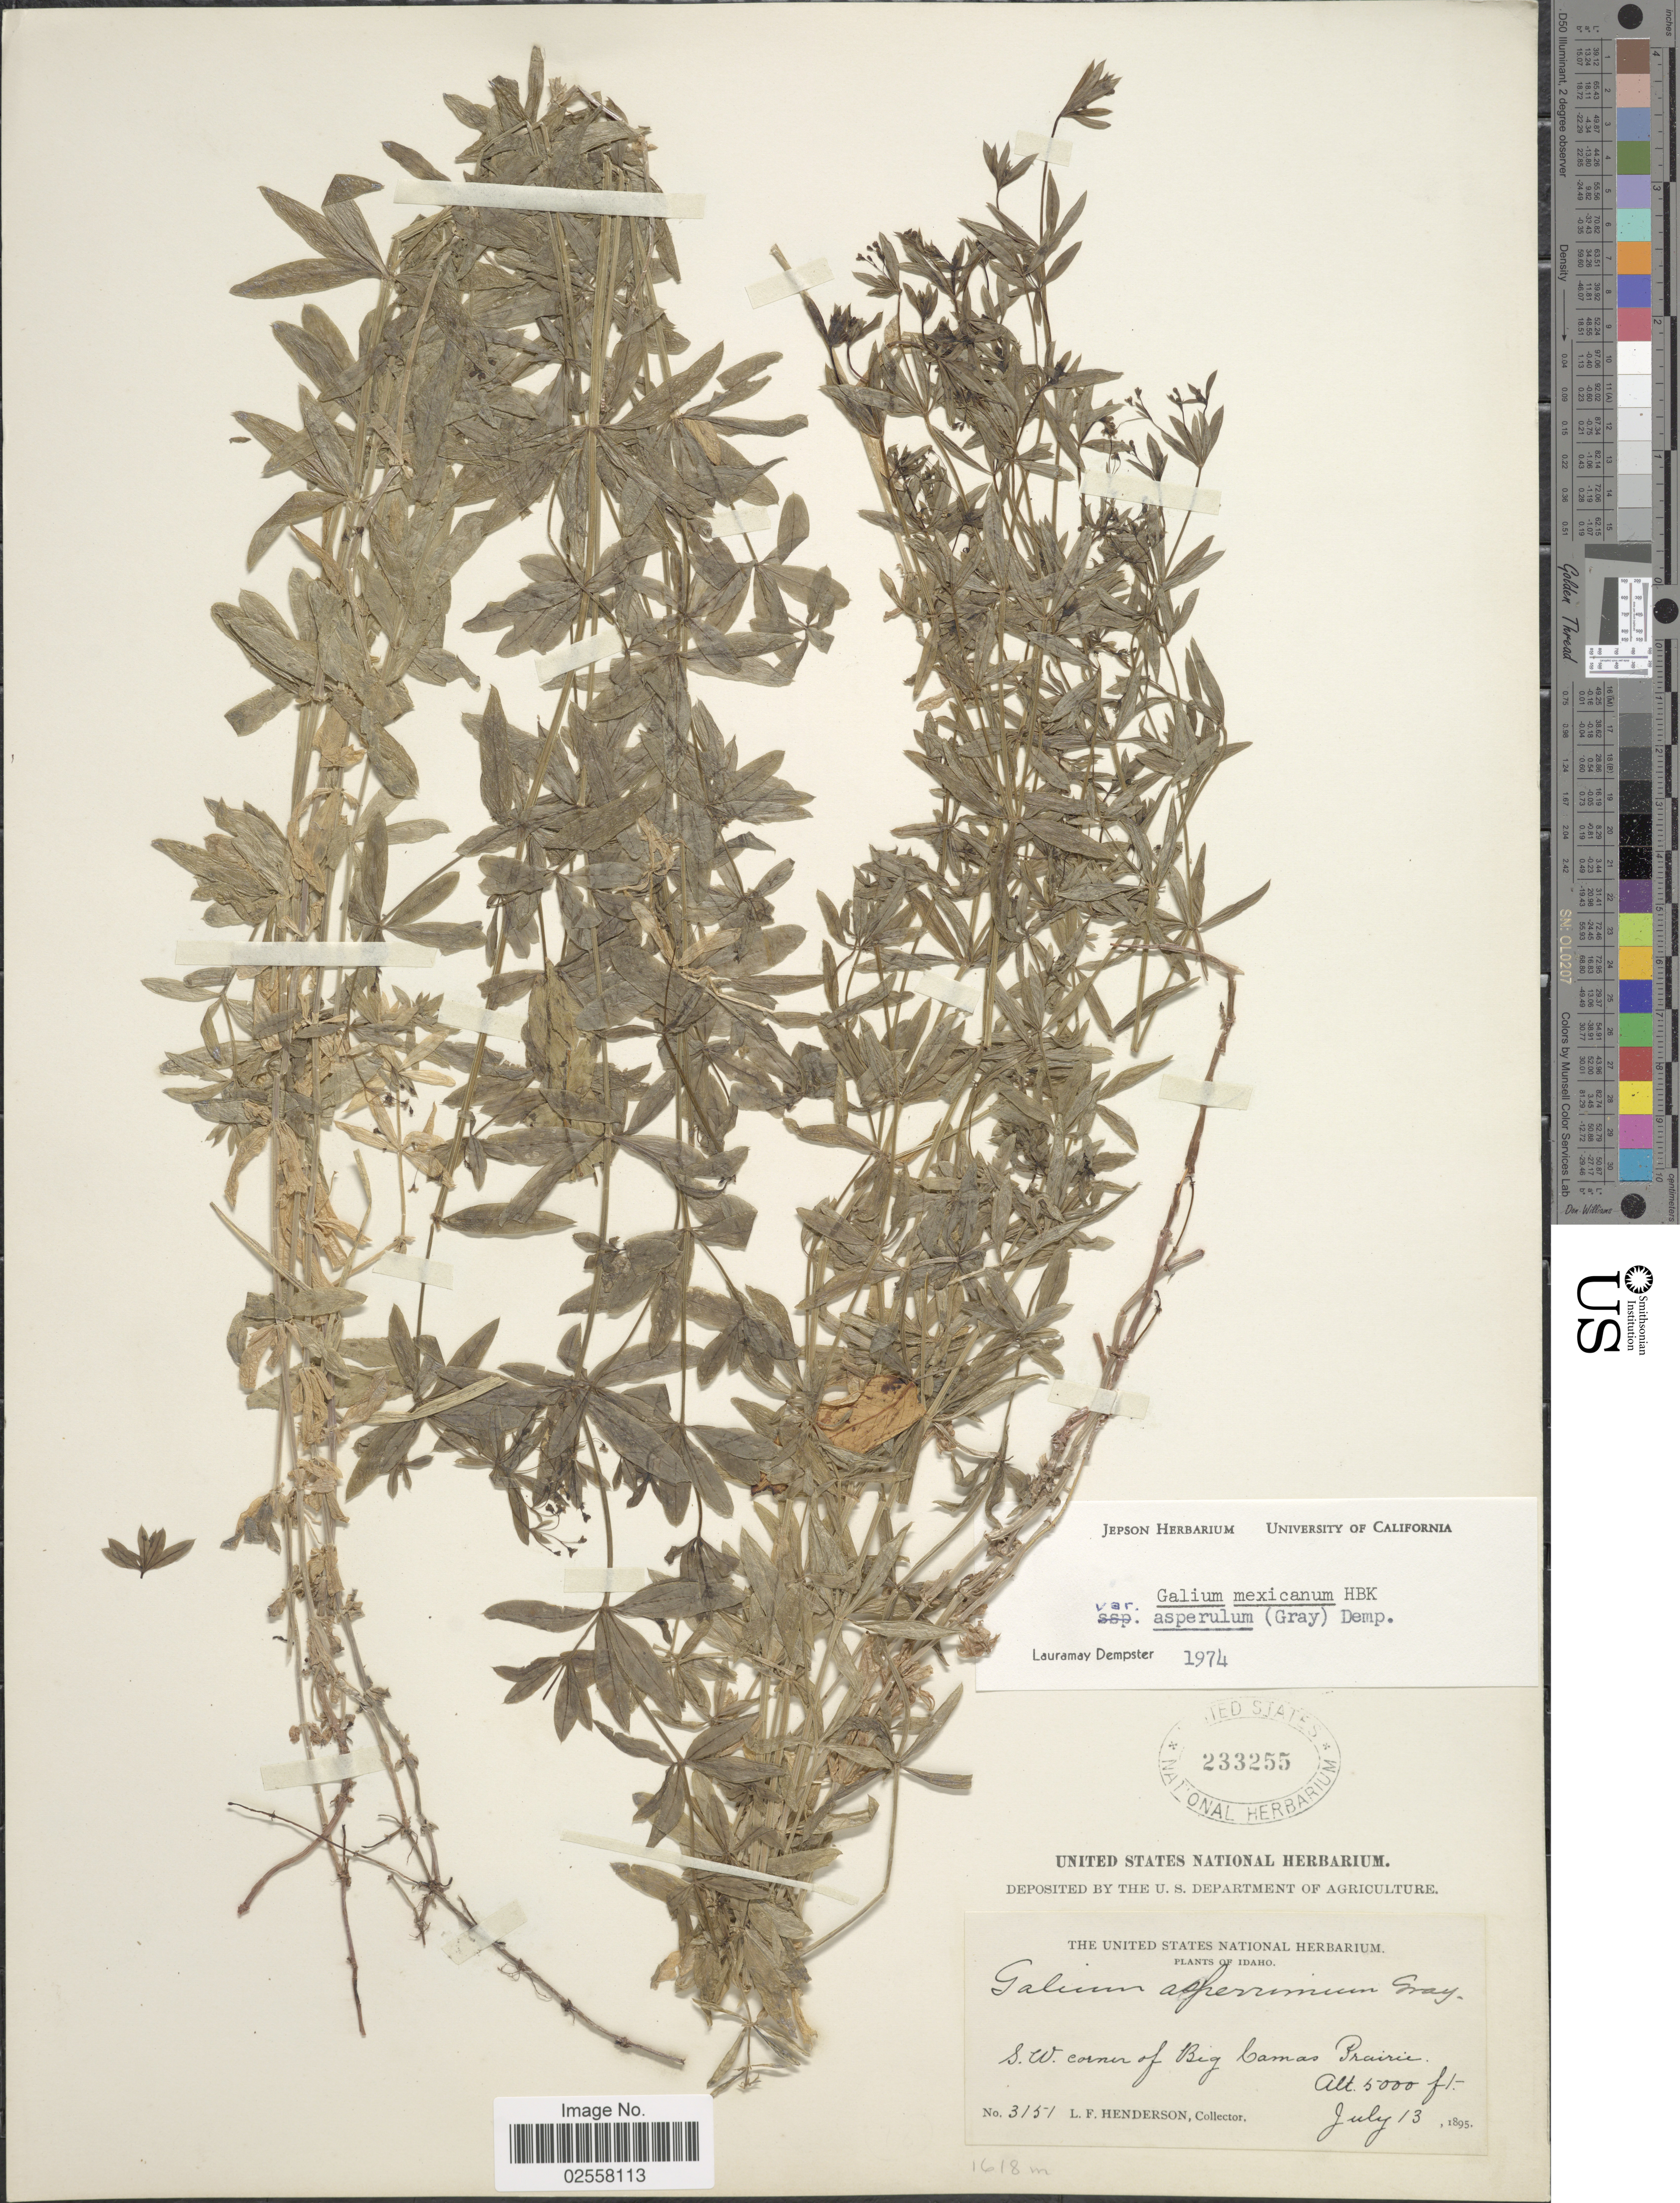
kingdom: Plantae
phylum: Tracheophyta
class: Magnoliopsida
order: Gentianales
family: Rubiaceae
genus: Galium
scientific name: Galium mexicanum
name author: Kunth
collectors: L. Henderson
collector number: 3151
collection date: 1895-07-13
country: United States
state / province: Idaho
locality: S.W. corner of Big Camas Prairie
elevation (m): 1524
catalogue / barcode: US 233255